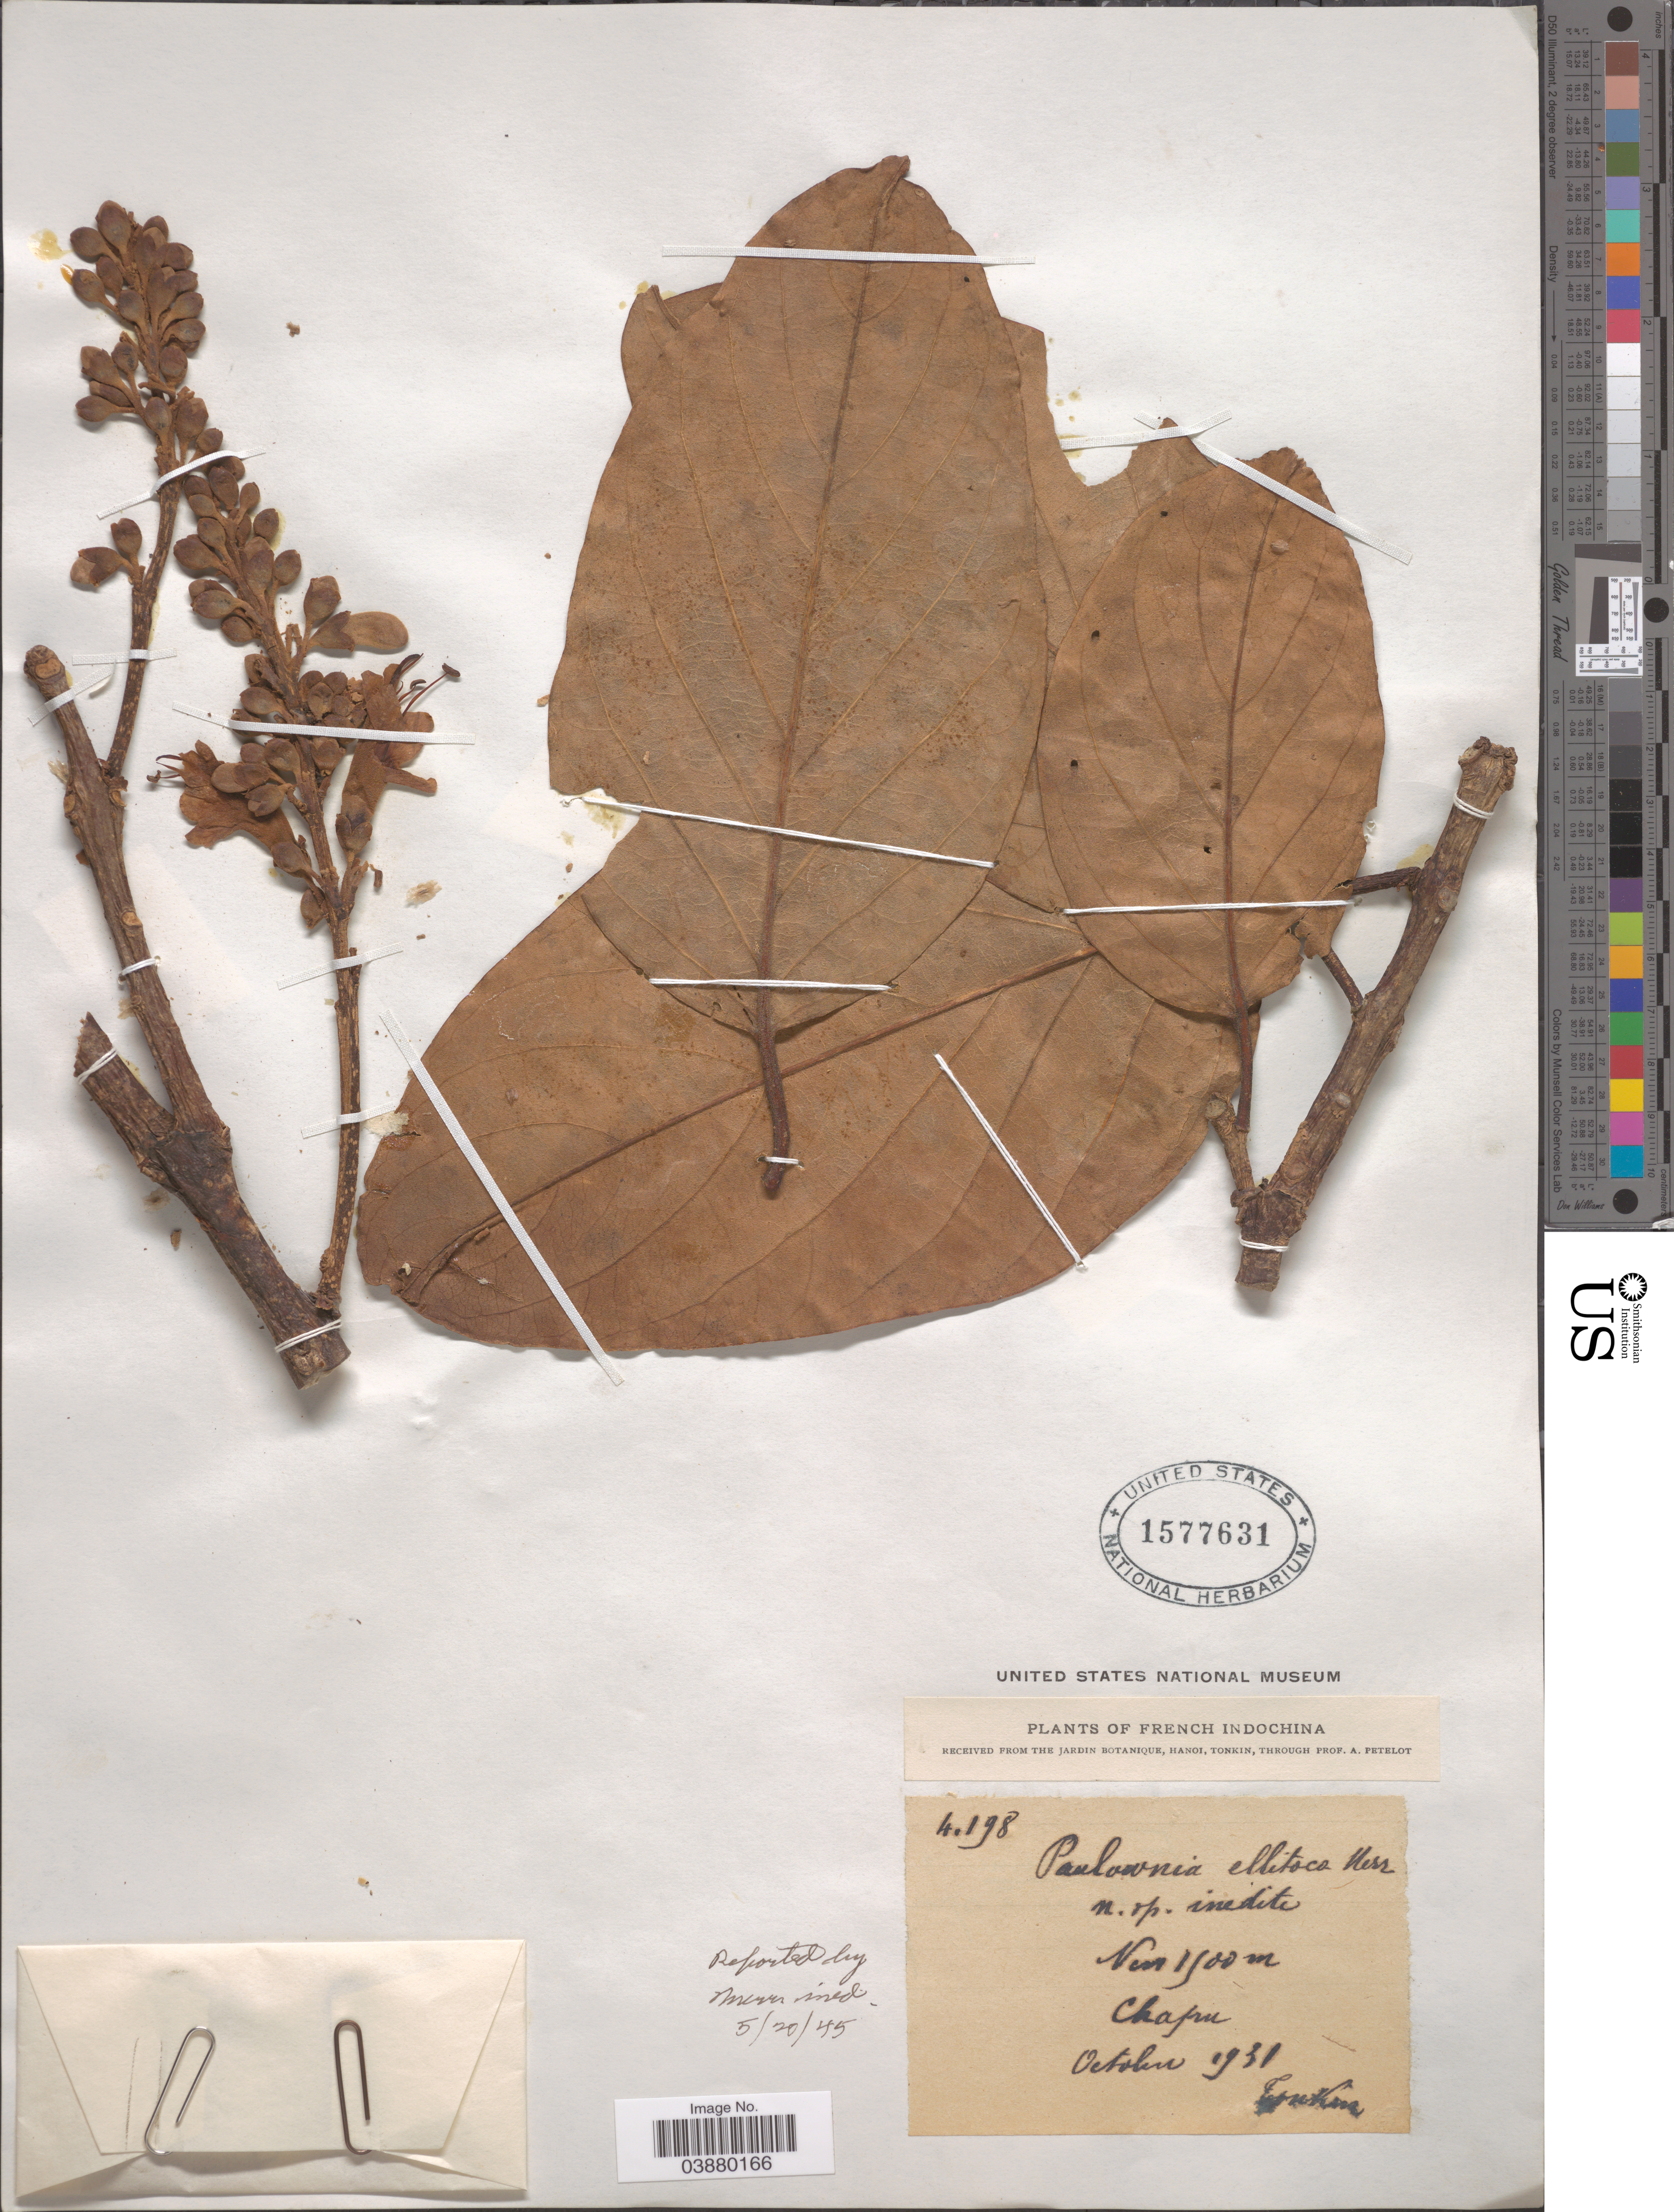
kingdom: Plantae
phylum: Tracheophyta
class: Magnoliopsida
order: Lamiales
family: Wightiaceae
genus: Wightia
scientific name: Wightia elliptica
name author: Merr.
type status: Isotype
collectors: P. A. Pételot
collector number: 4198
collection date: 1931-10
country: Vietnam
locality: French Indochina. Chapa.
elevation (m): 1900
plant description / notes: Annotated as "Paulownia ellitoca Merr. n. sp. inediti", apparently never published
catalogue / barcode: US 1577631